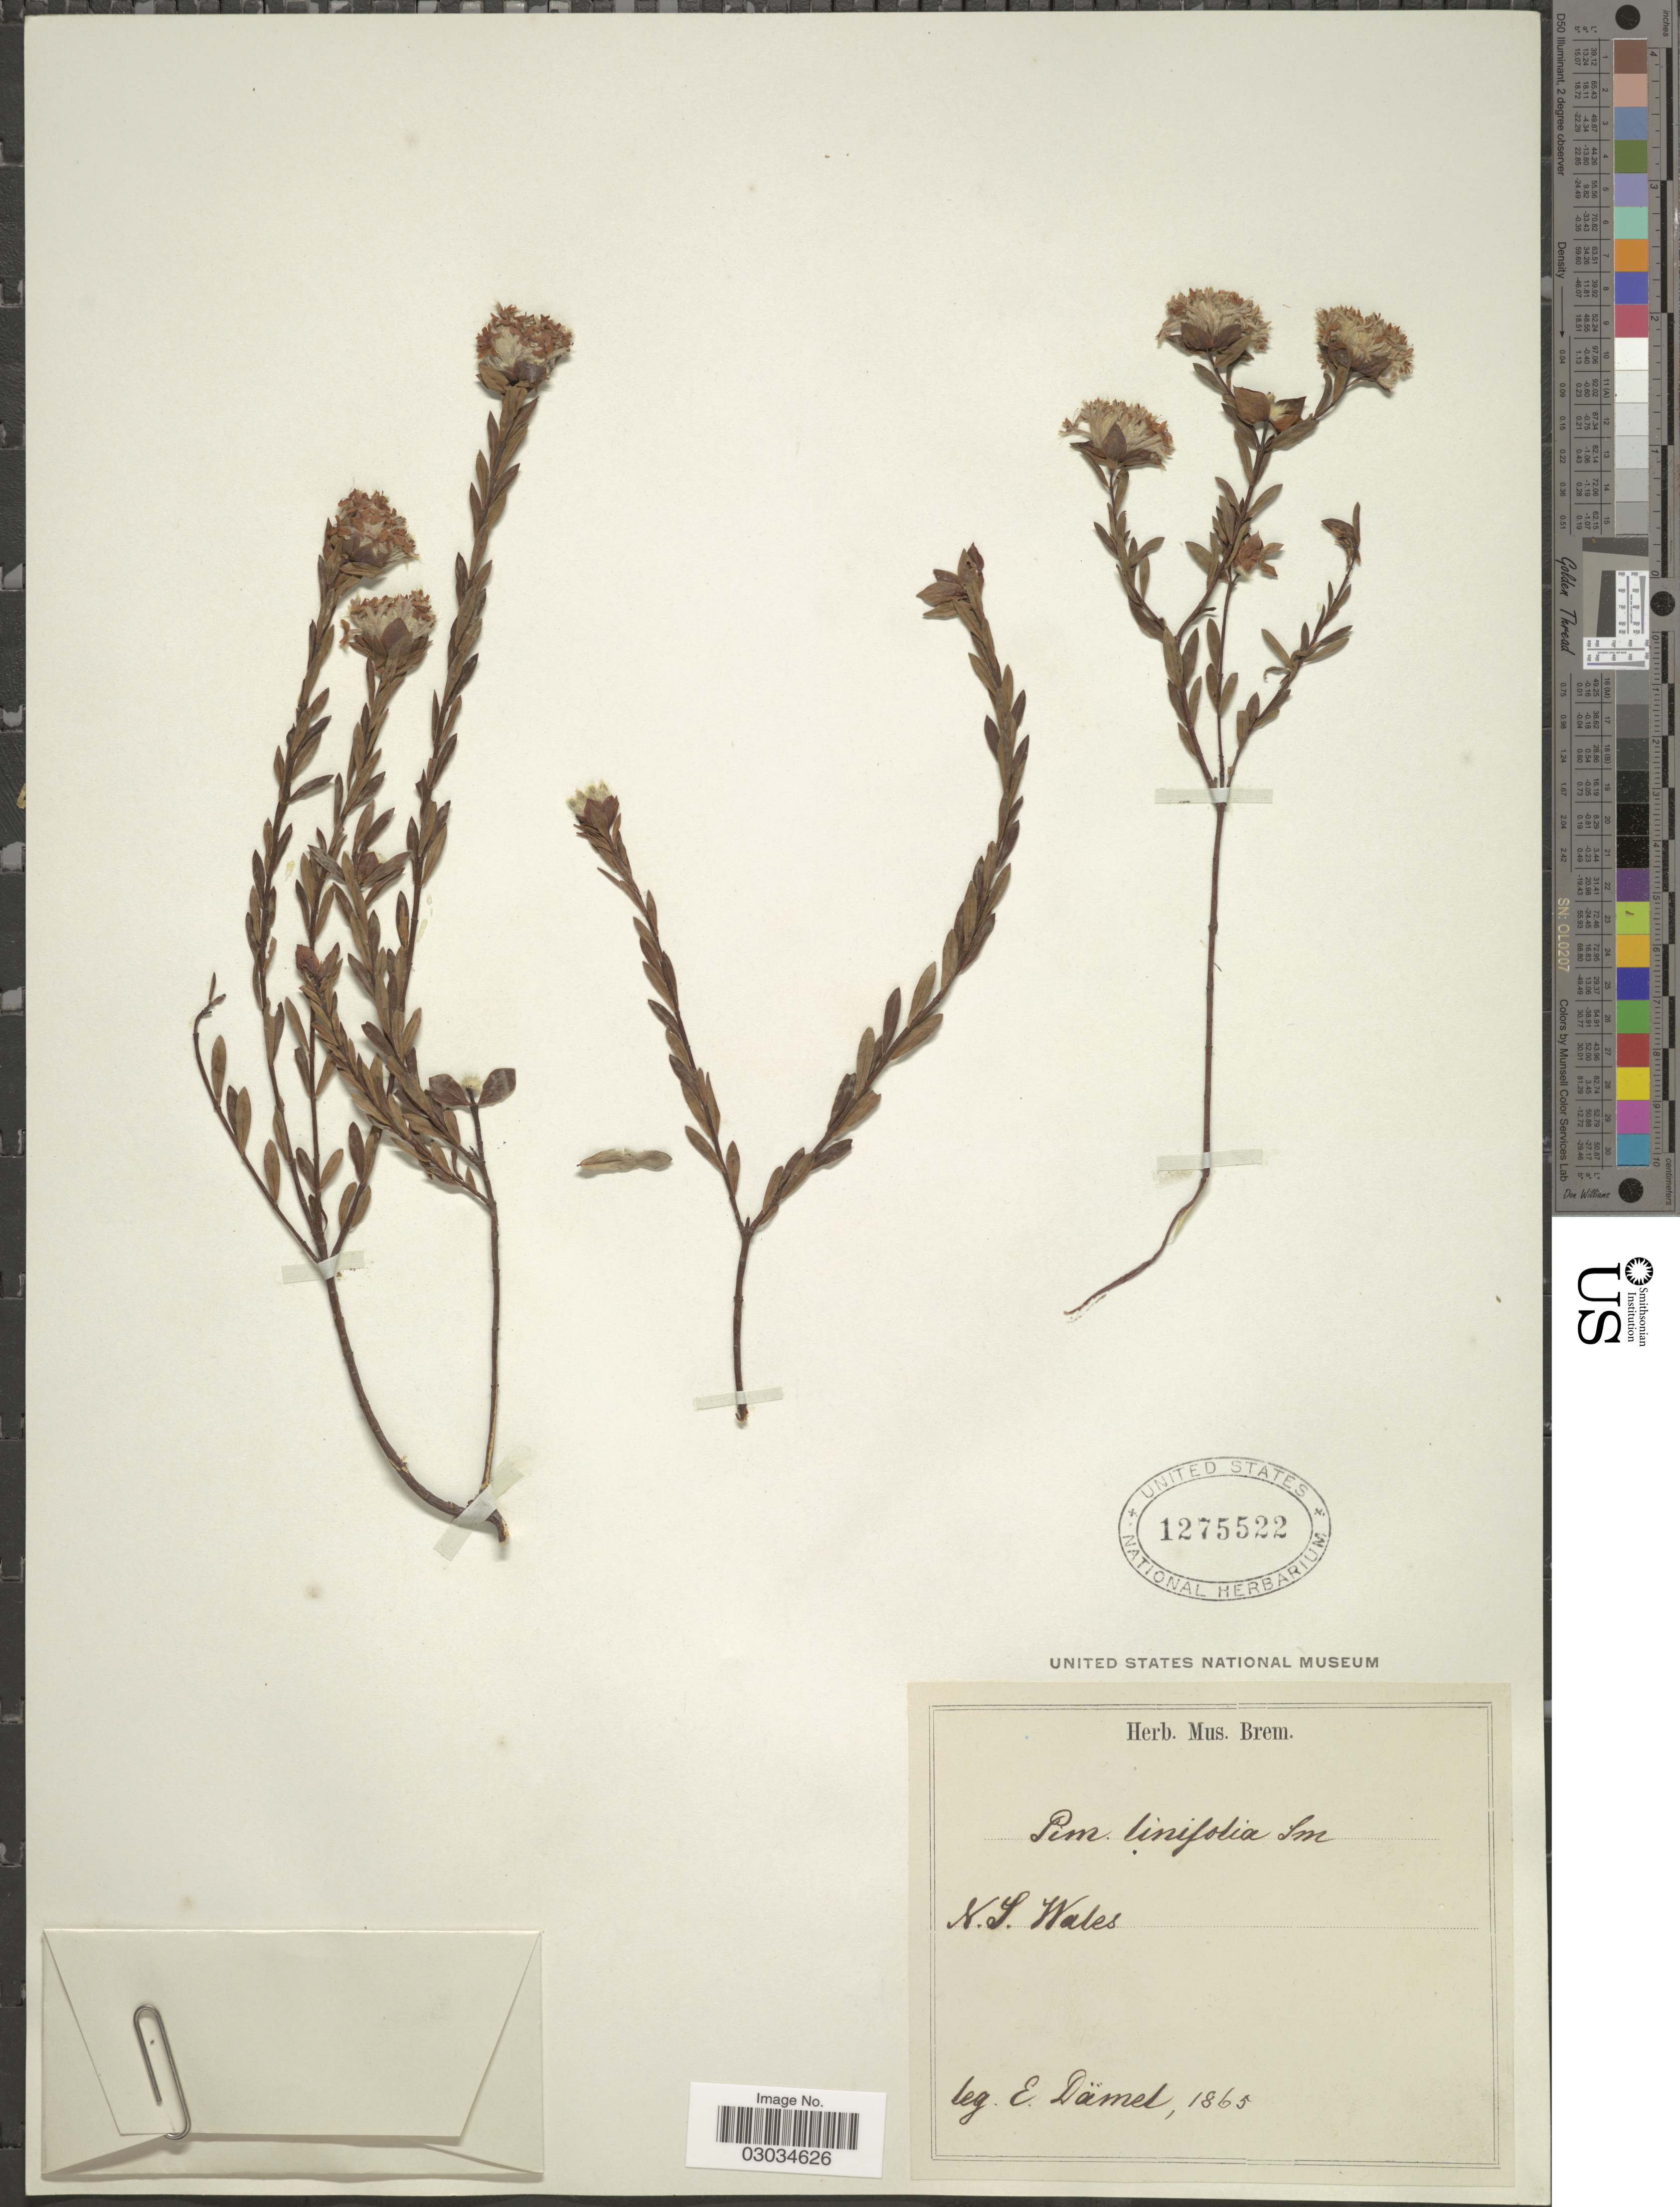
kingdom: Plantae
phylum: Tracheophyta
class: Magnoliopsida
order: Malvales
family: Thymelaeaceae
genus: Pimelea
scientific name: Pimelea linifolia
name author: Sm.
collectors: E. Damel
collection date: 1865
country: Australia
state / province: New South Wales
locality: N.S. Wales.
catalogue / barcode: US 1275522